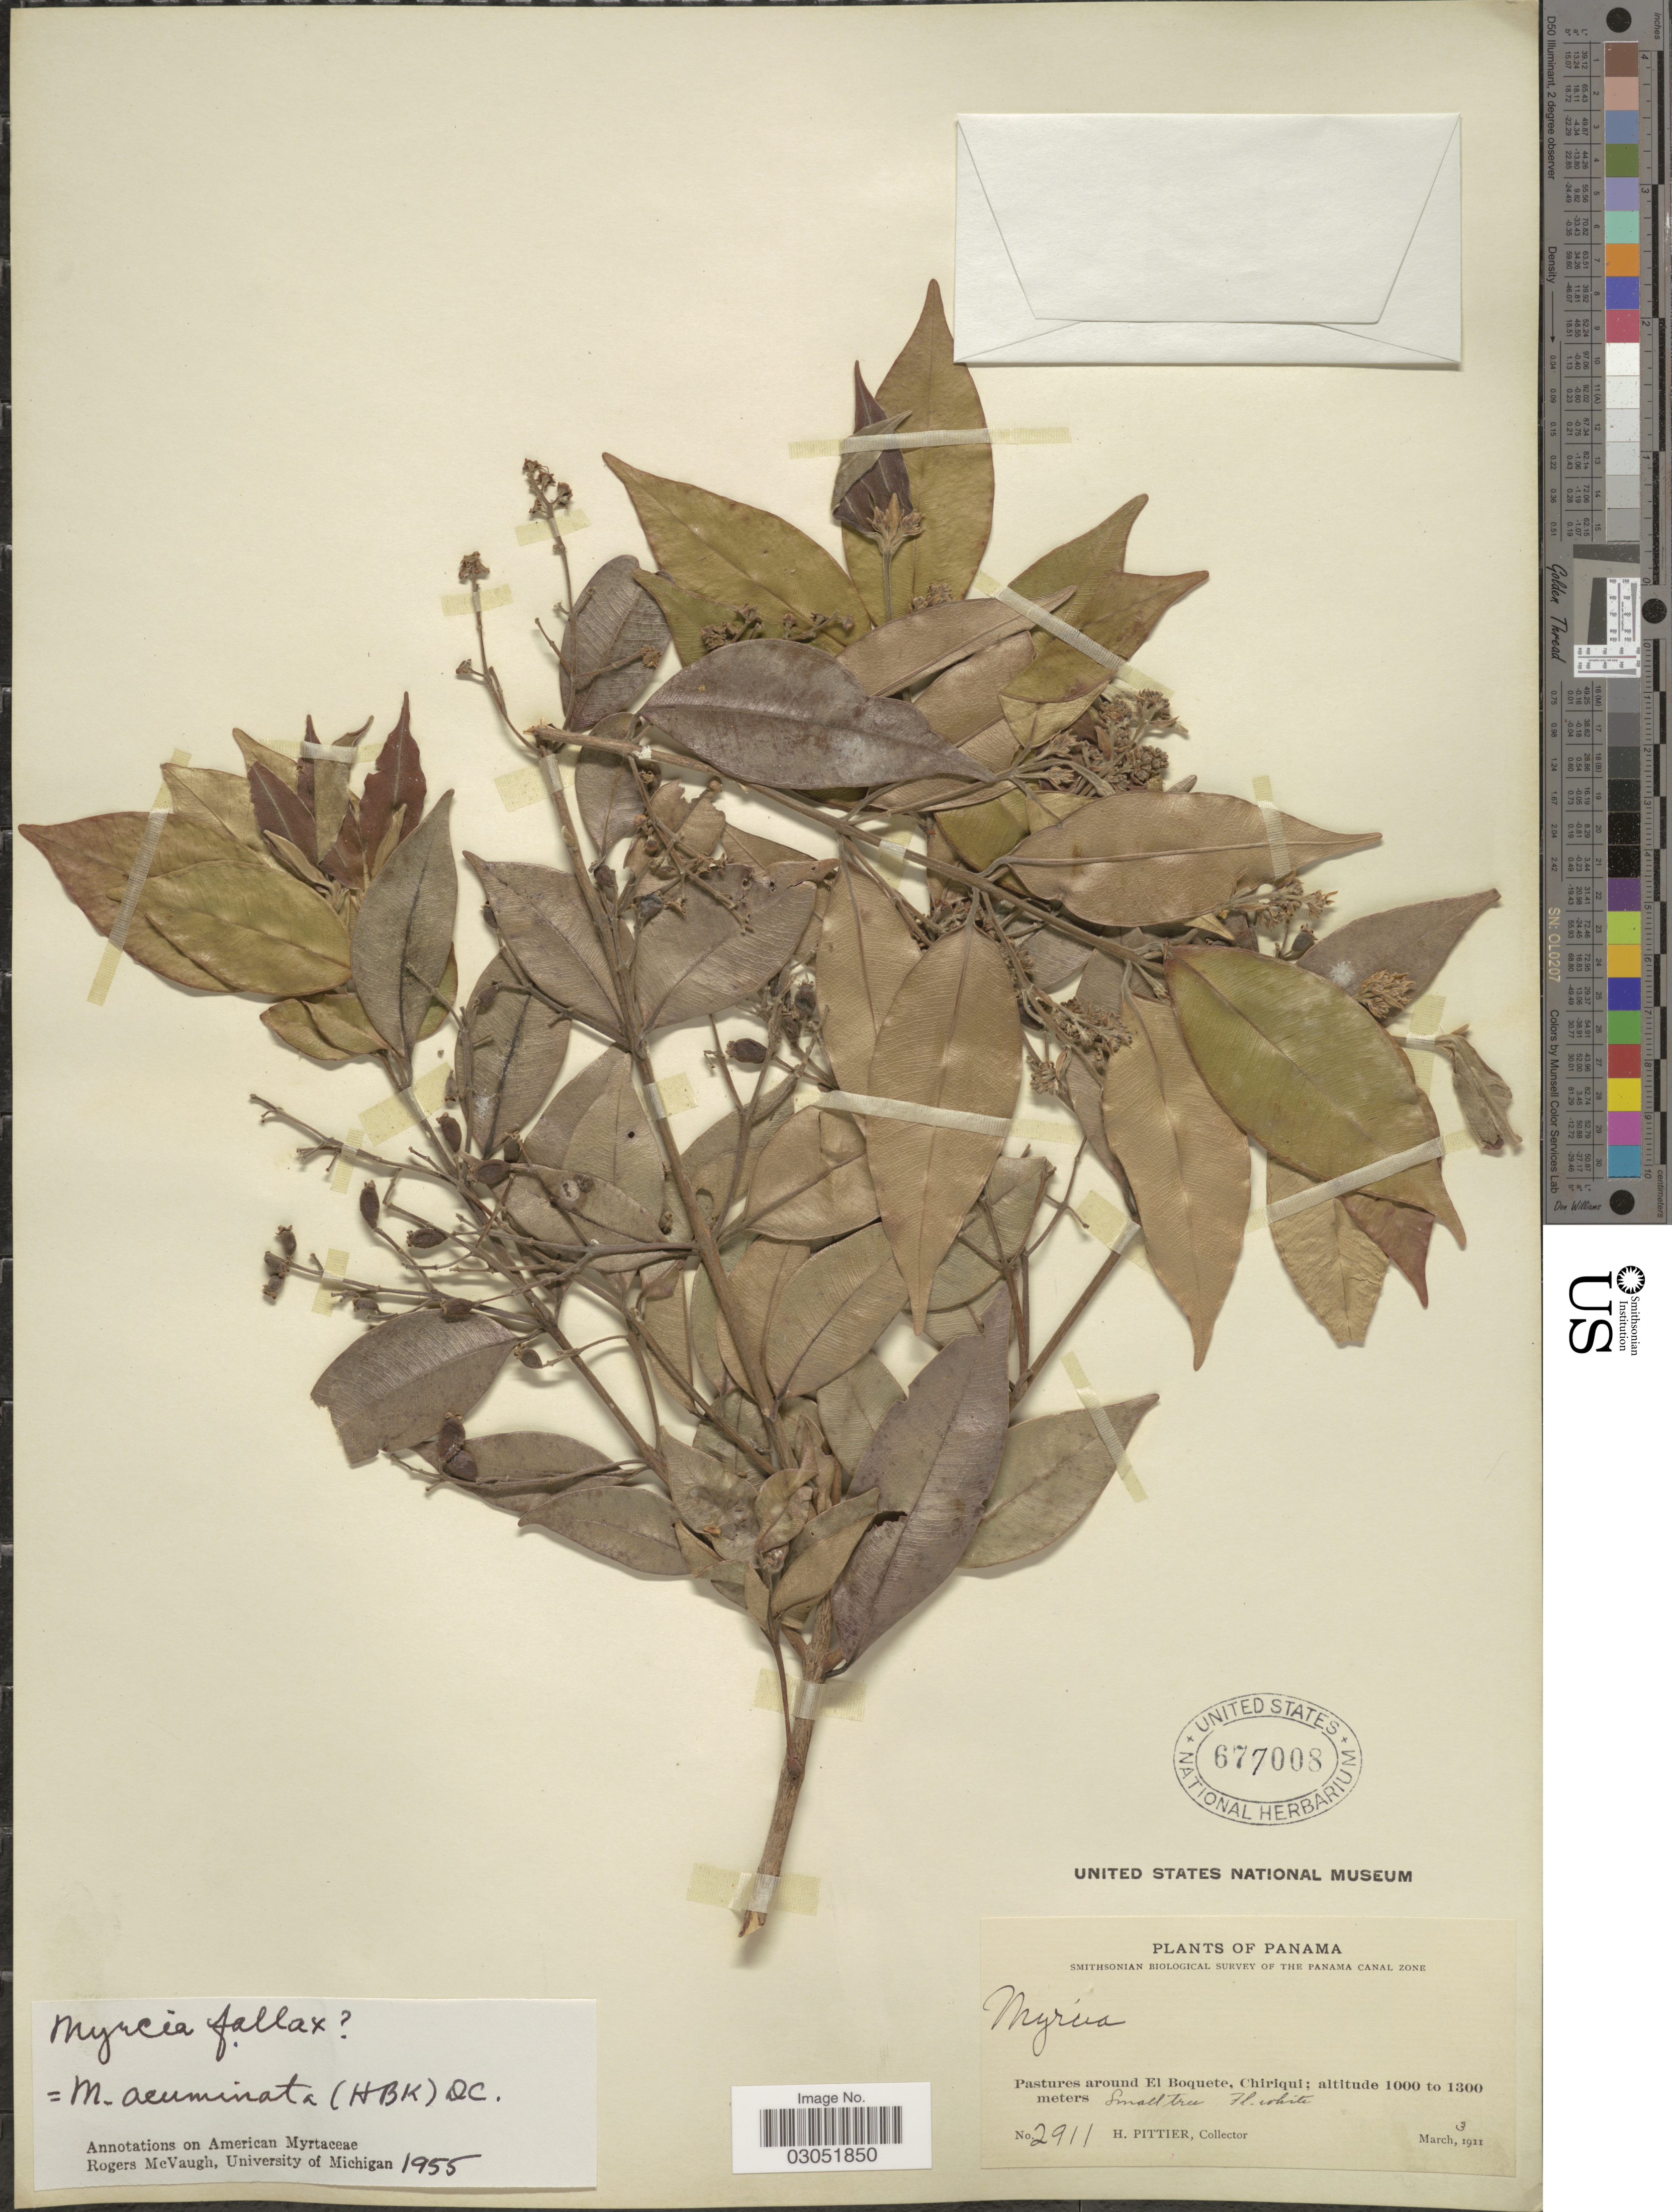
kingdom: Plantae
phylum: Tracheophyta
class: Magnoliopsida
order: Myrtales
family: Myrtaceae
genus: Myrcia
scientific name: Myrcia fallax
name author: (Rich.) DC.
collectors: H. F. Pittier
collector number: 2911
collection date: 1911-03-03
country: Panama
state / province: Chiriqui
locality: Pastures around El Boquete.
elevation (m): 1000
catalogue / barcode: US 677008